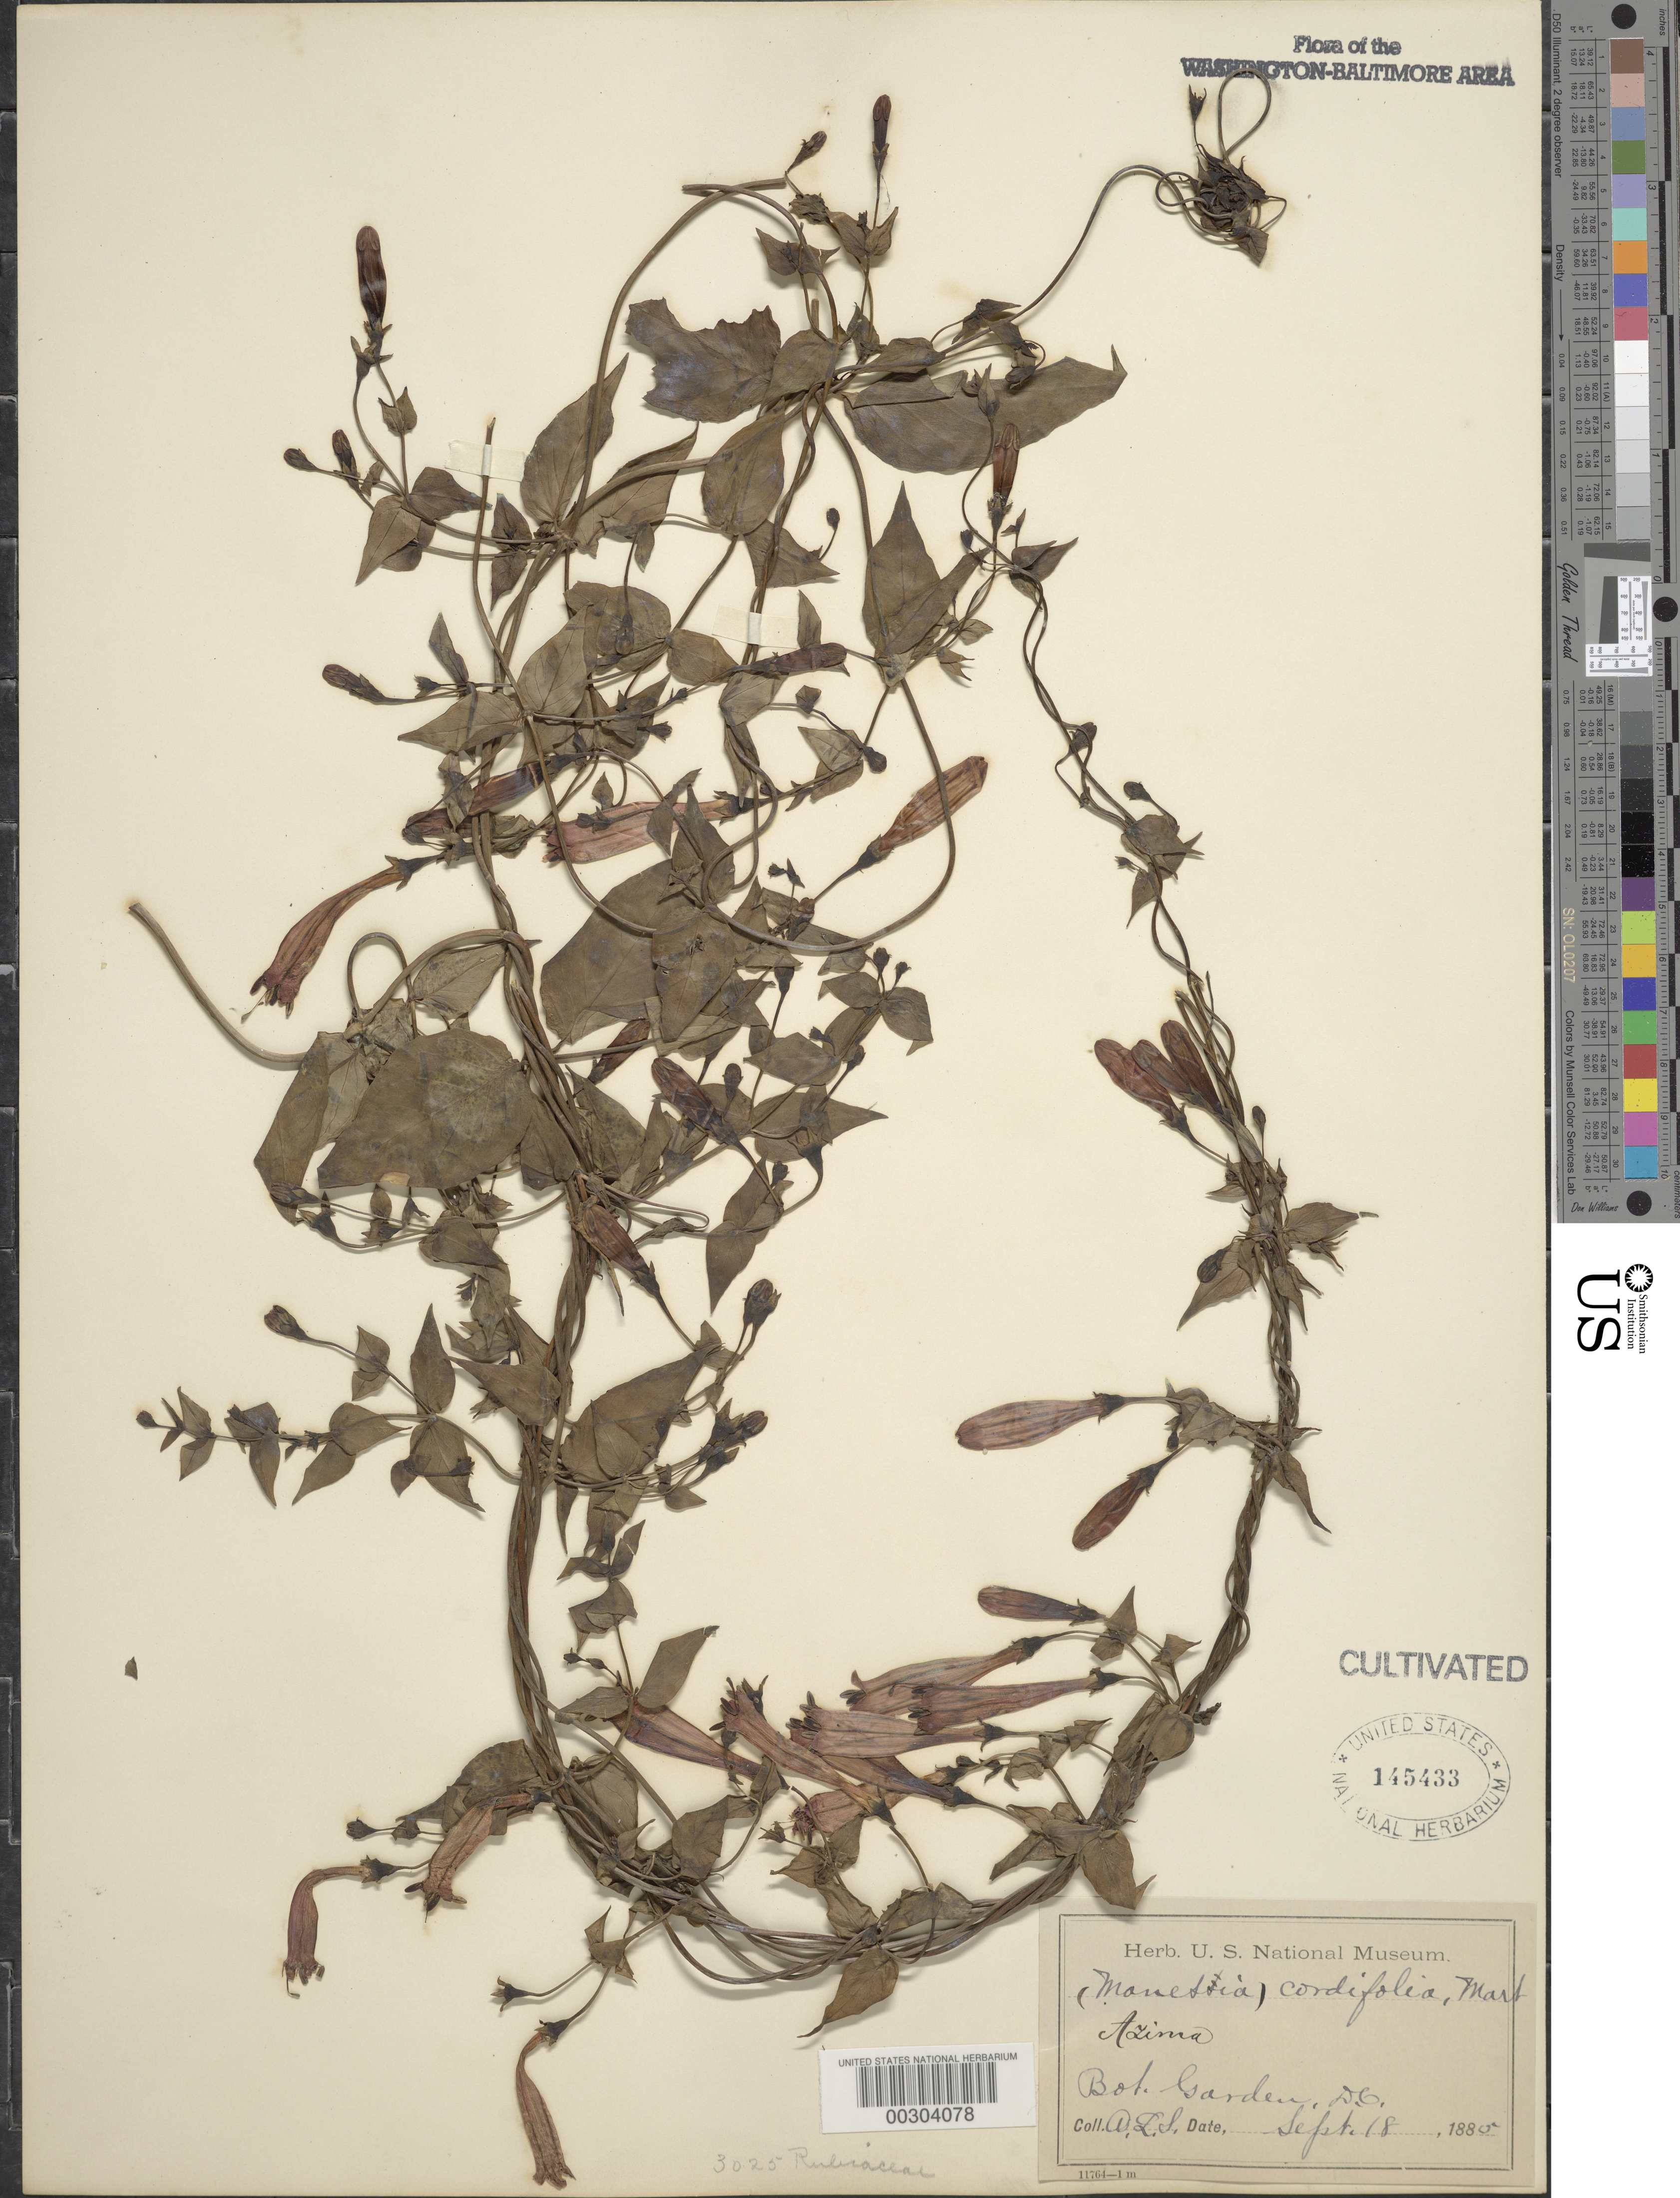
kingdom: Plantae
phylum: Tracheophyta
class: Magnoliopsida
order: Gentianales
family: Rubiaceae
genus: Manettia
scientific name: Manettia cordifolia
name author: Mart.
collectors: A. L. Schott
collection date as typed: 18 Sep 1885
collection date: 1885-09-18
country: United States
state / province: District of Columbia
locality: Botanical Gardens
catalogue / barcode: US 145433